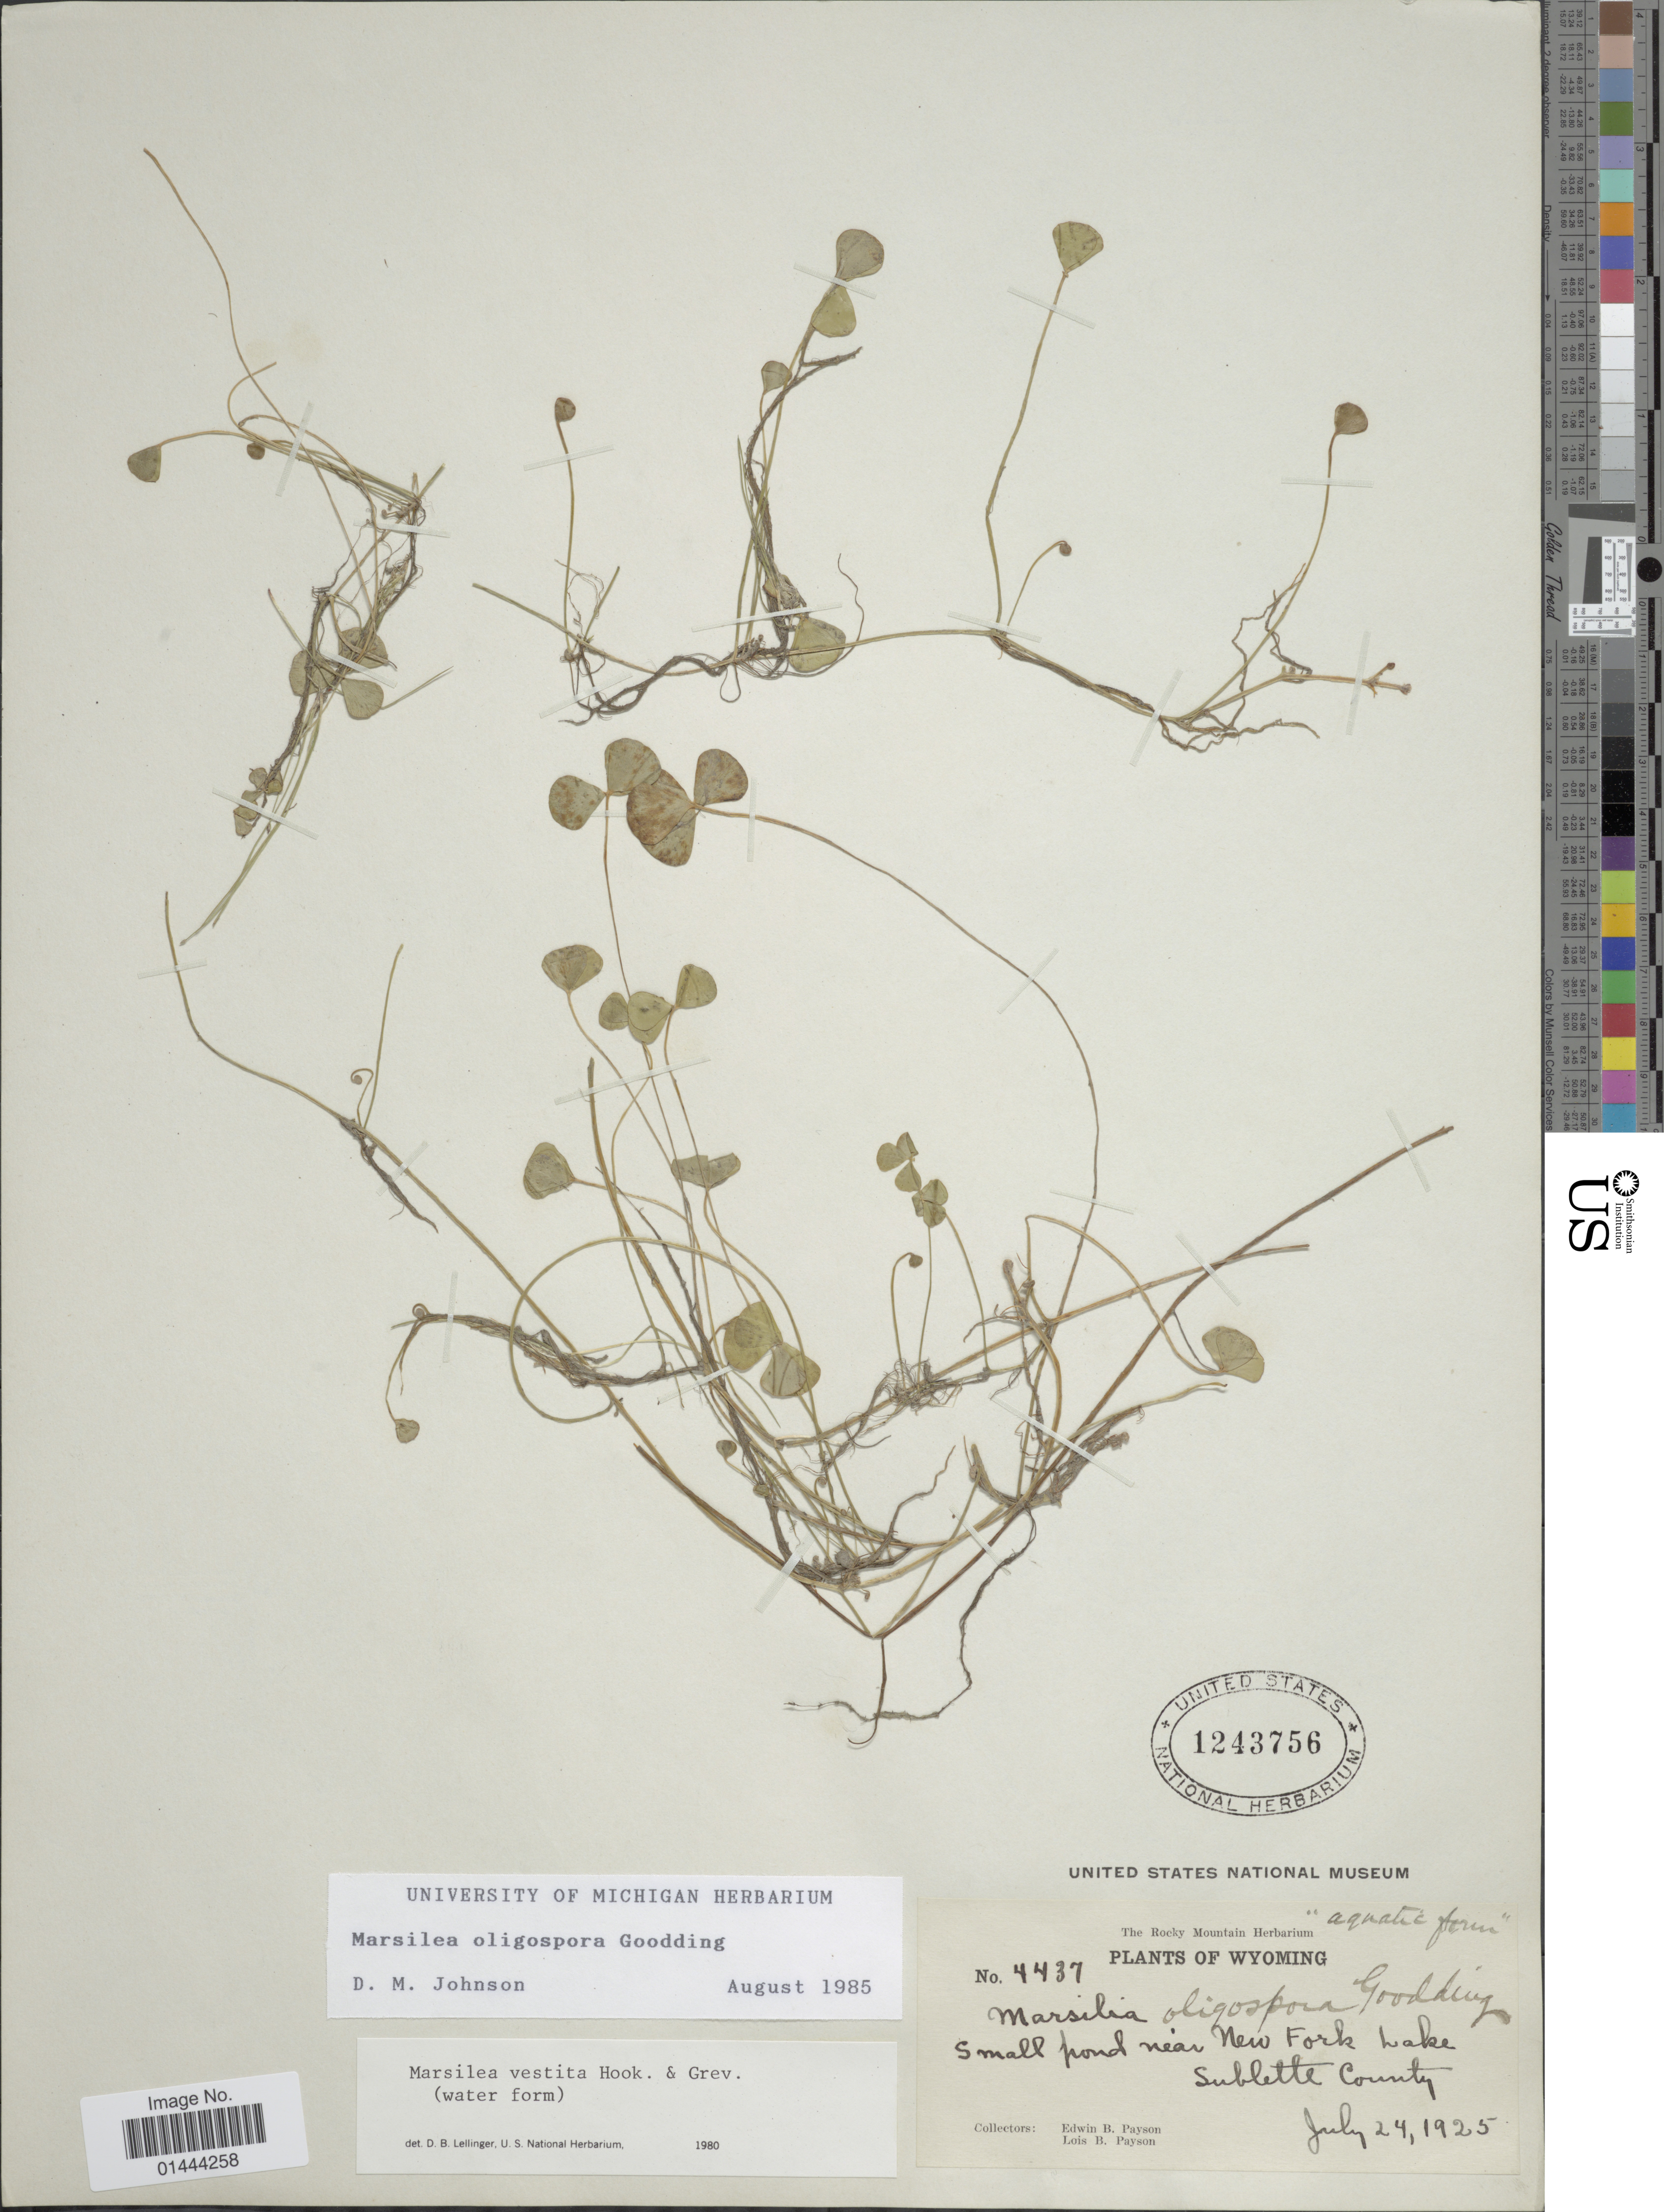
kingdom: Plantae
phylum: Tracheophyta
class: Polypodiopsida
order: Salviniales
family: Marsileaceae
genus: Marsilea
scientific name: Marsilea oligospora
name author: Goodd.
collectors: E. B. Payson & L. Payson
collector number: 4437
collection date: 1925-07-24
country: United States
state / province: Wyoming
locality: Small pond near New Fork Lake, Sublette County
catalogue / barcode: US 1243756